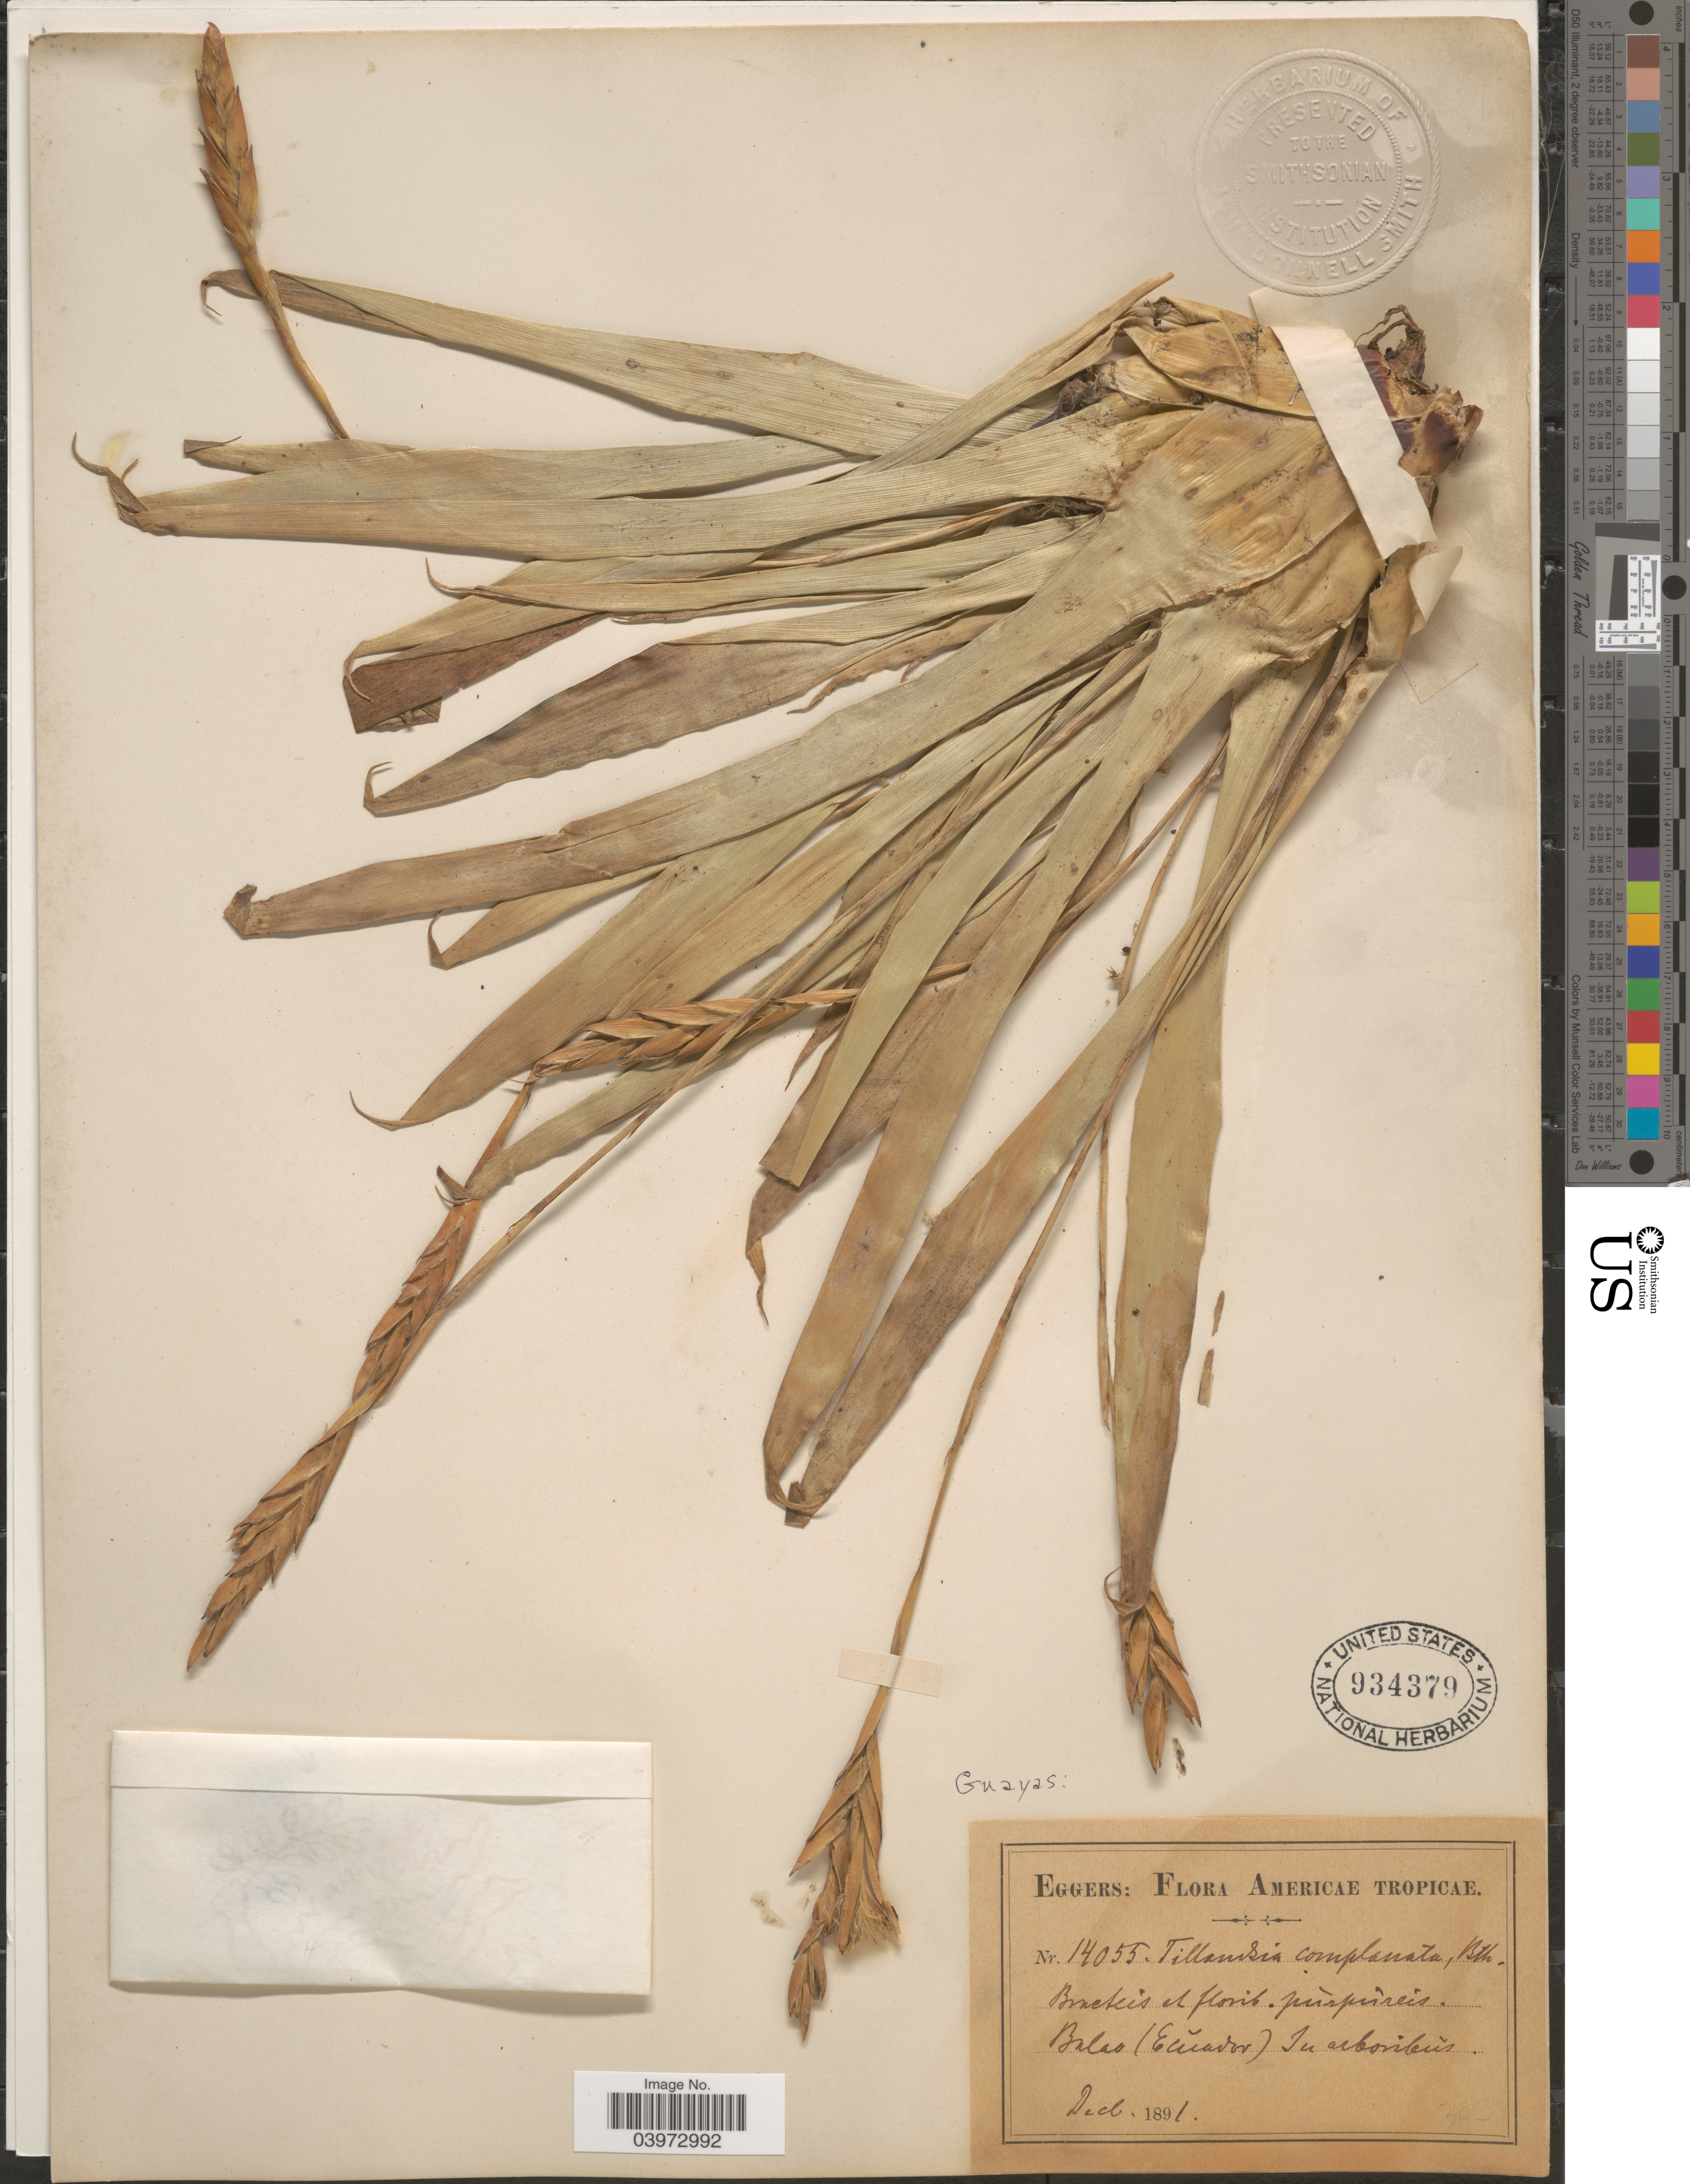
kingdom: Plantae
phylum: Tracheophyta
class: Liliopsida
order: Poales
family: Bromeliaceae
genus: Tillandsia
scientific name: Tillandsia complanata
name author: Benth.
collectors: -. Eggers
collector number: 14055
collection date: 1891-12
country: Ecuador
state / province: Guayas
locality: Americae Tropicae. Balao.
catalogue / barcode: US 934379